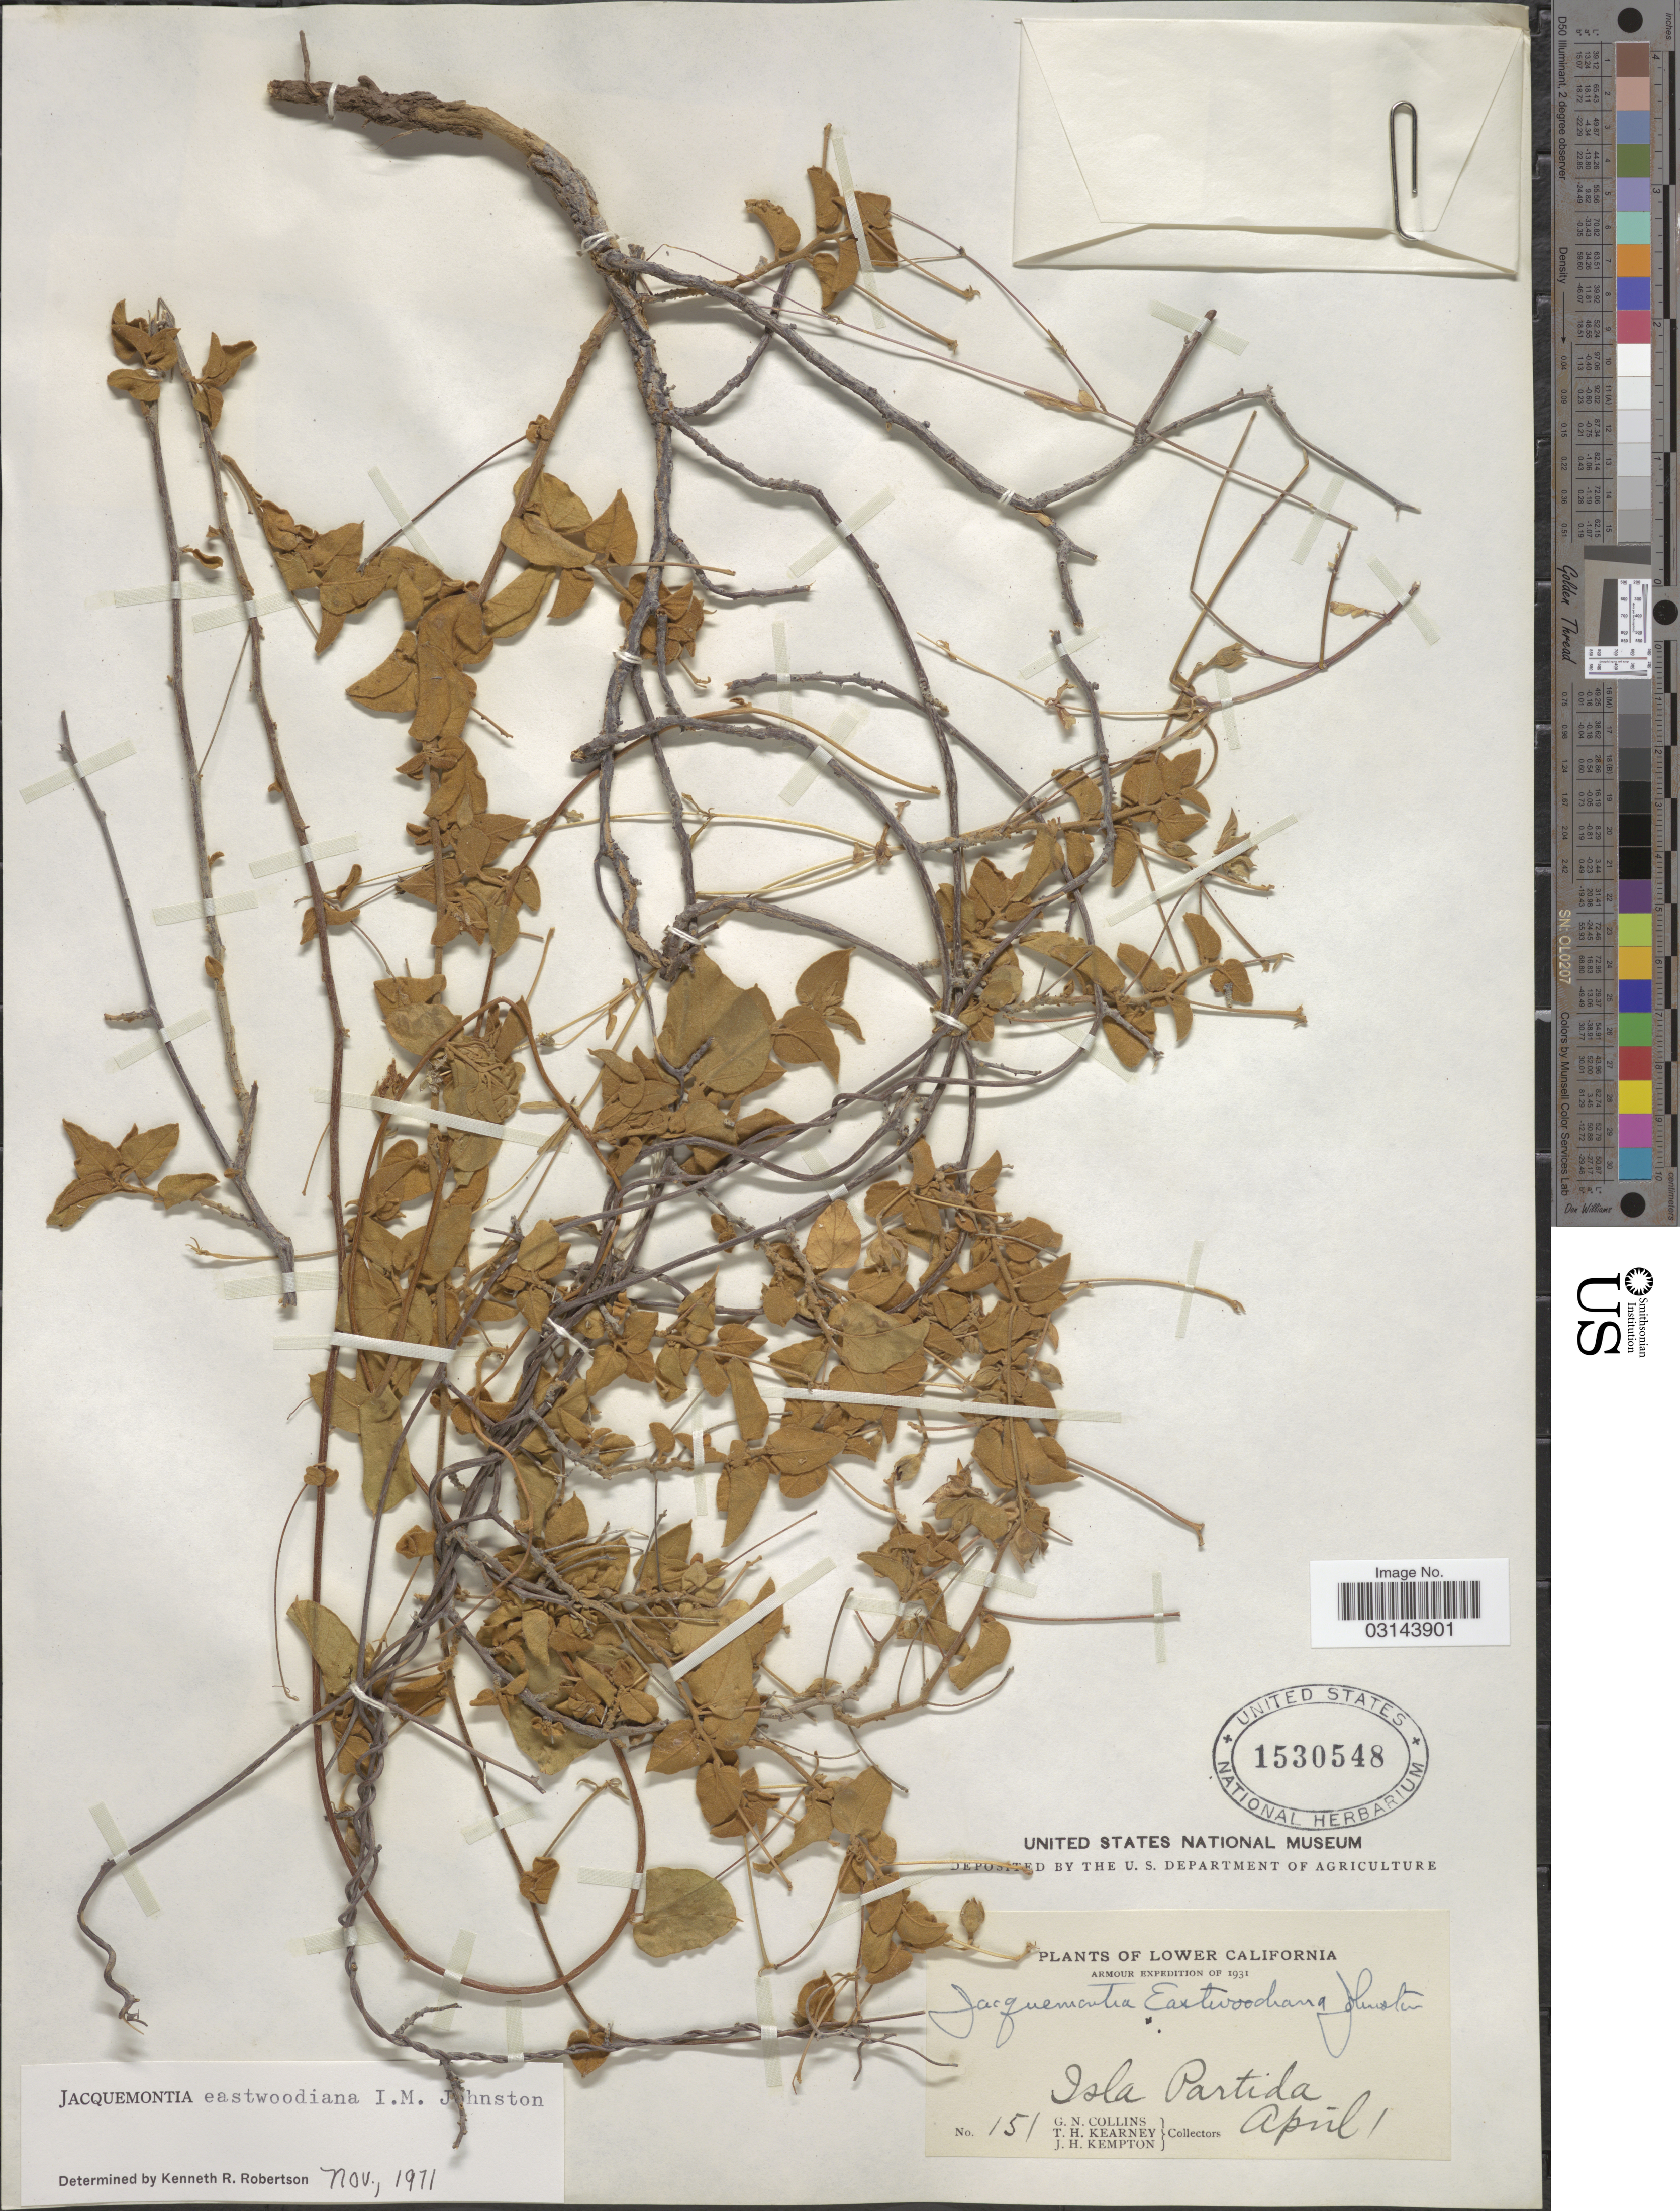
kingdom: Plantae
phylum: Tracheophyta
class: Magnoliopsida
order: Solanales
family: Convolvulaceae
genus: Jacquemontia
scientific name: Jacquemontia eastwoodiana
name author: I.M. Johnst.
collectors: G. Collins, T. H. Kearney & J. H. Kempton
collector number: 151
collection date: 1931-04-01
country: Mexico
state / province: Baja California Norte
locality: Lower California. Isla Partida.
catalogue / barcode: US 1530548